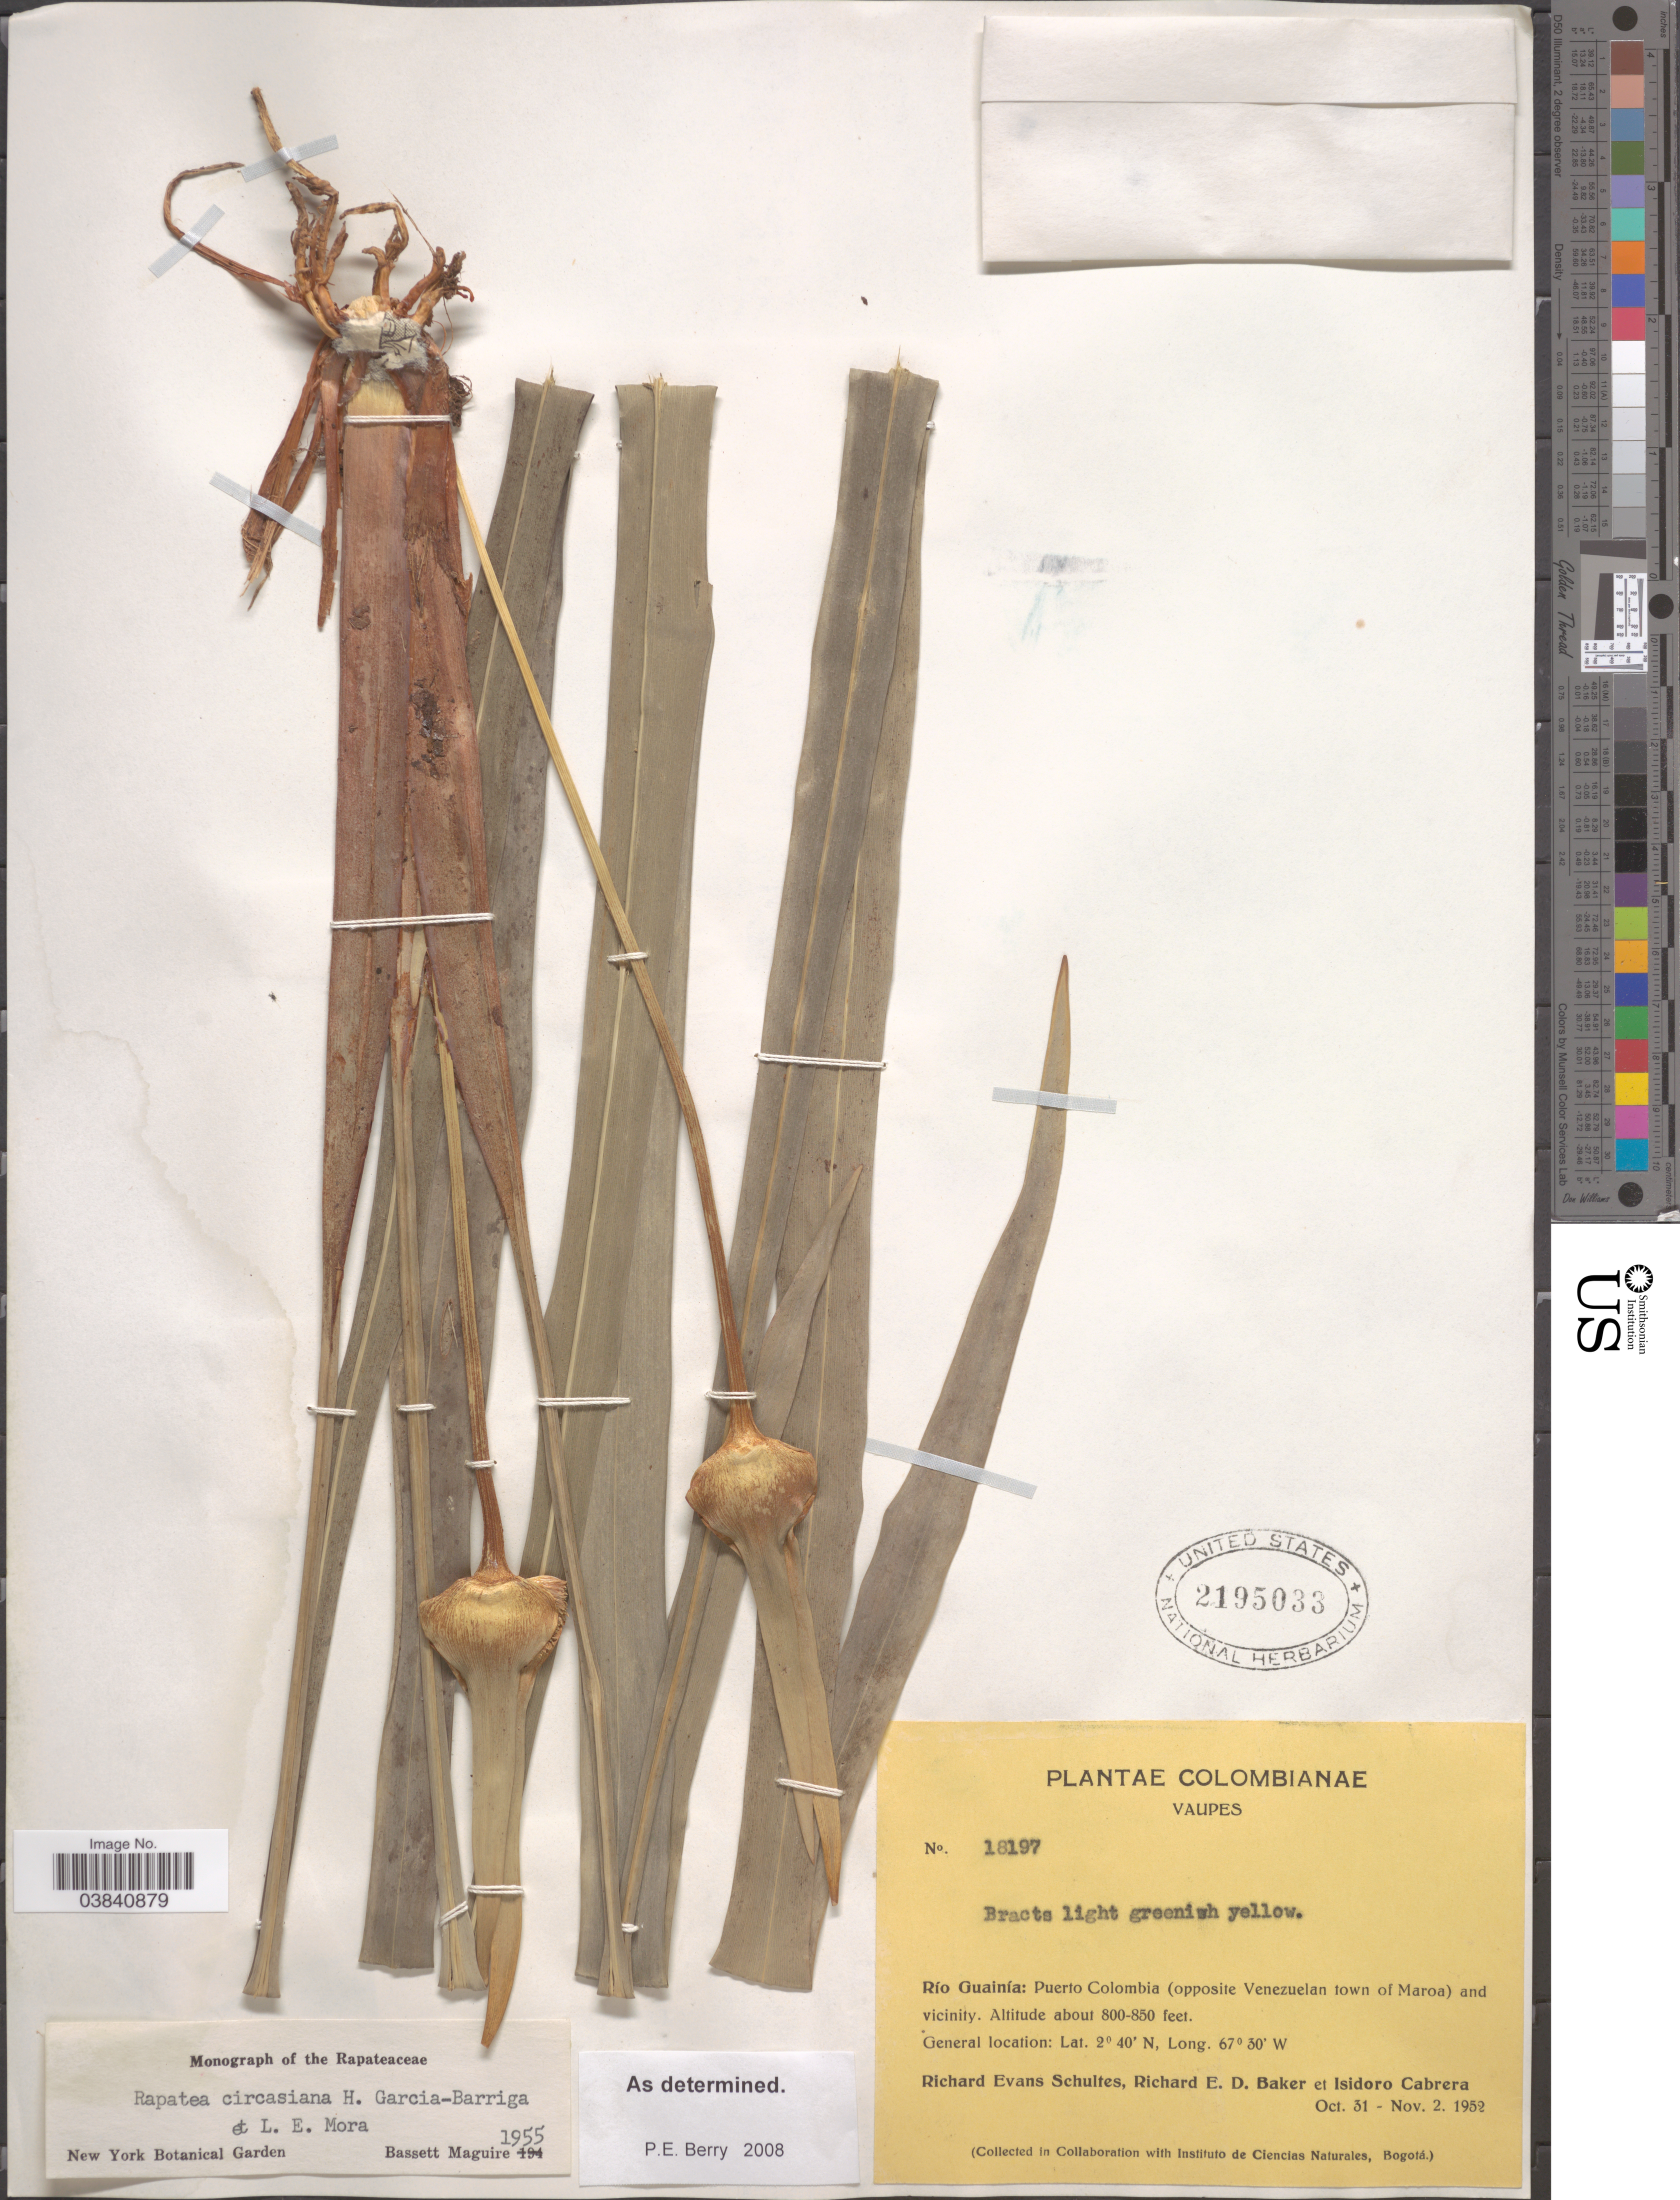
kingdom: Plantae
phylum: Tracheophyta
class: Liliopsida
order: Poales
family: Rapateaceae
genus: Rapatea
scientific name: Rapatea circasiana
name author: García-Barr. & L.E. Mora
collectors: R. E. Schultes, R. E. D. Baker & I. Cabrera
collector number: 18197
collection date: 1952-10-31/1952-11-02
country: Colombia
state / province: Vaupés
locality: Río Guainía: Puerto Colombia (opposite Venezuelan town of Maroa) and vicinity.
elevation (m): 244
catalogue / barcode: US 2195033